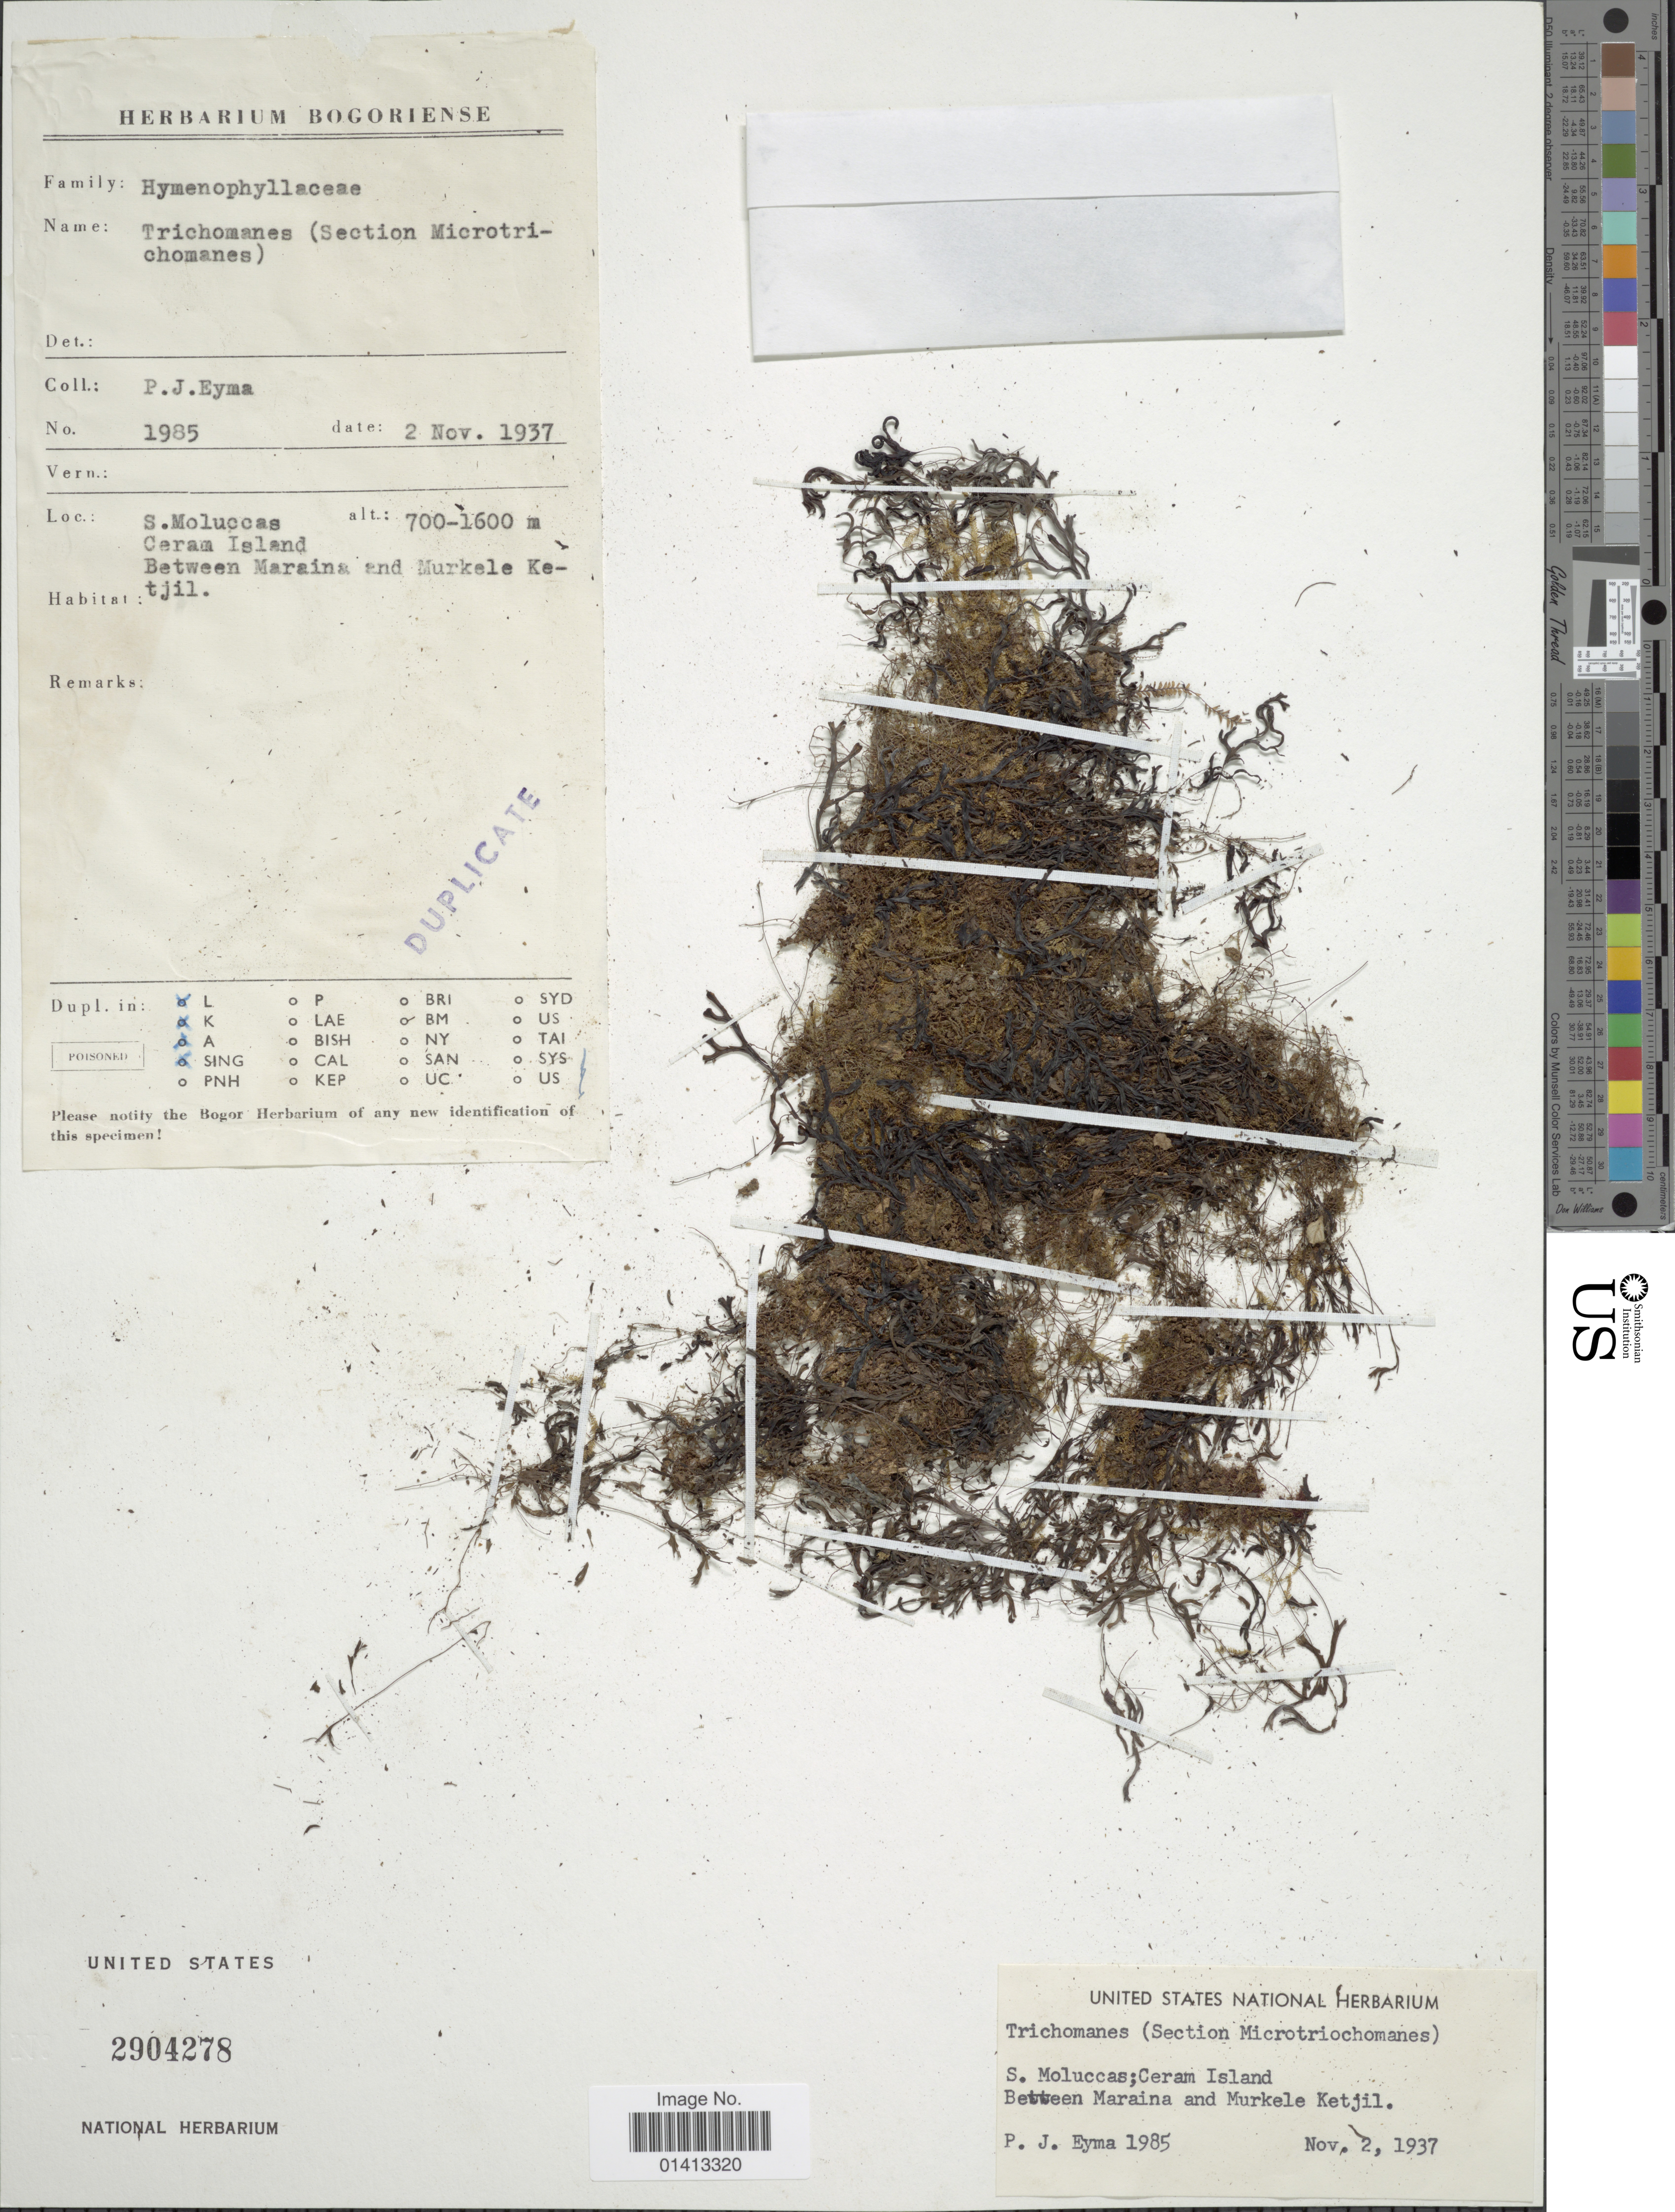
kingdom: Plantae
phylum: Tracheophyta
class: Polypodiopsida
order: Hymenophyllales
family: Hymenophyllaceae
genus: Crepidomanes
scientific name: Crepidomanes sp.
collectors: P. J. Eyma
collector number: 1985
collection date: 1937-11-02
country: Indonesia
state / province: Maluku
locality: S. Moluccas, Ceram Island, Between Maraina and Murkele Ketjil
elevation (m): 700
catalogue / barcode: US 2904278